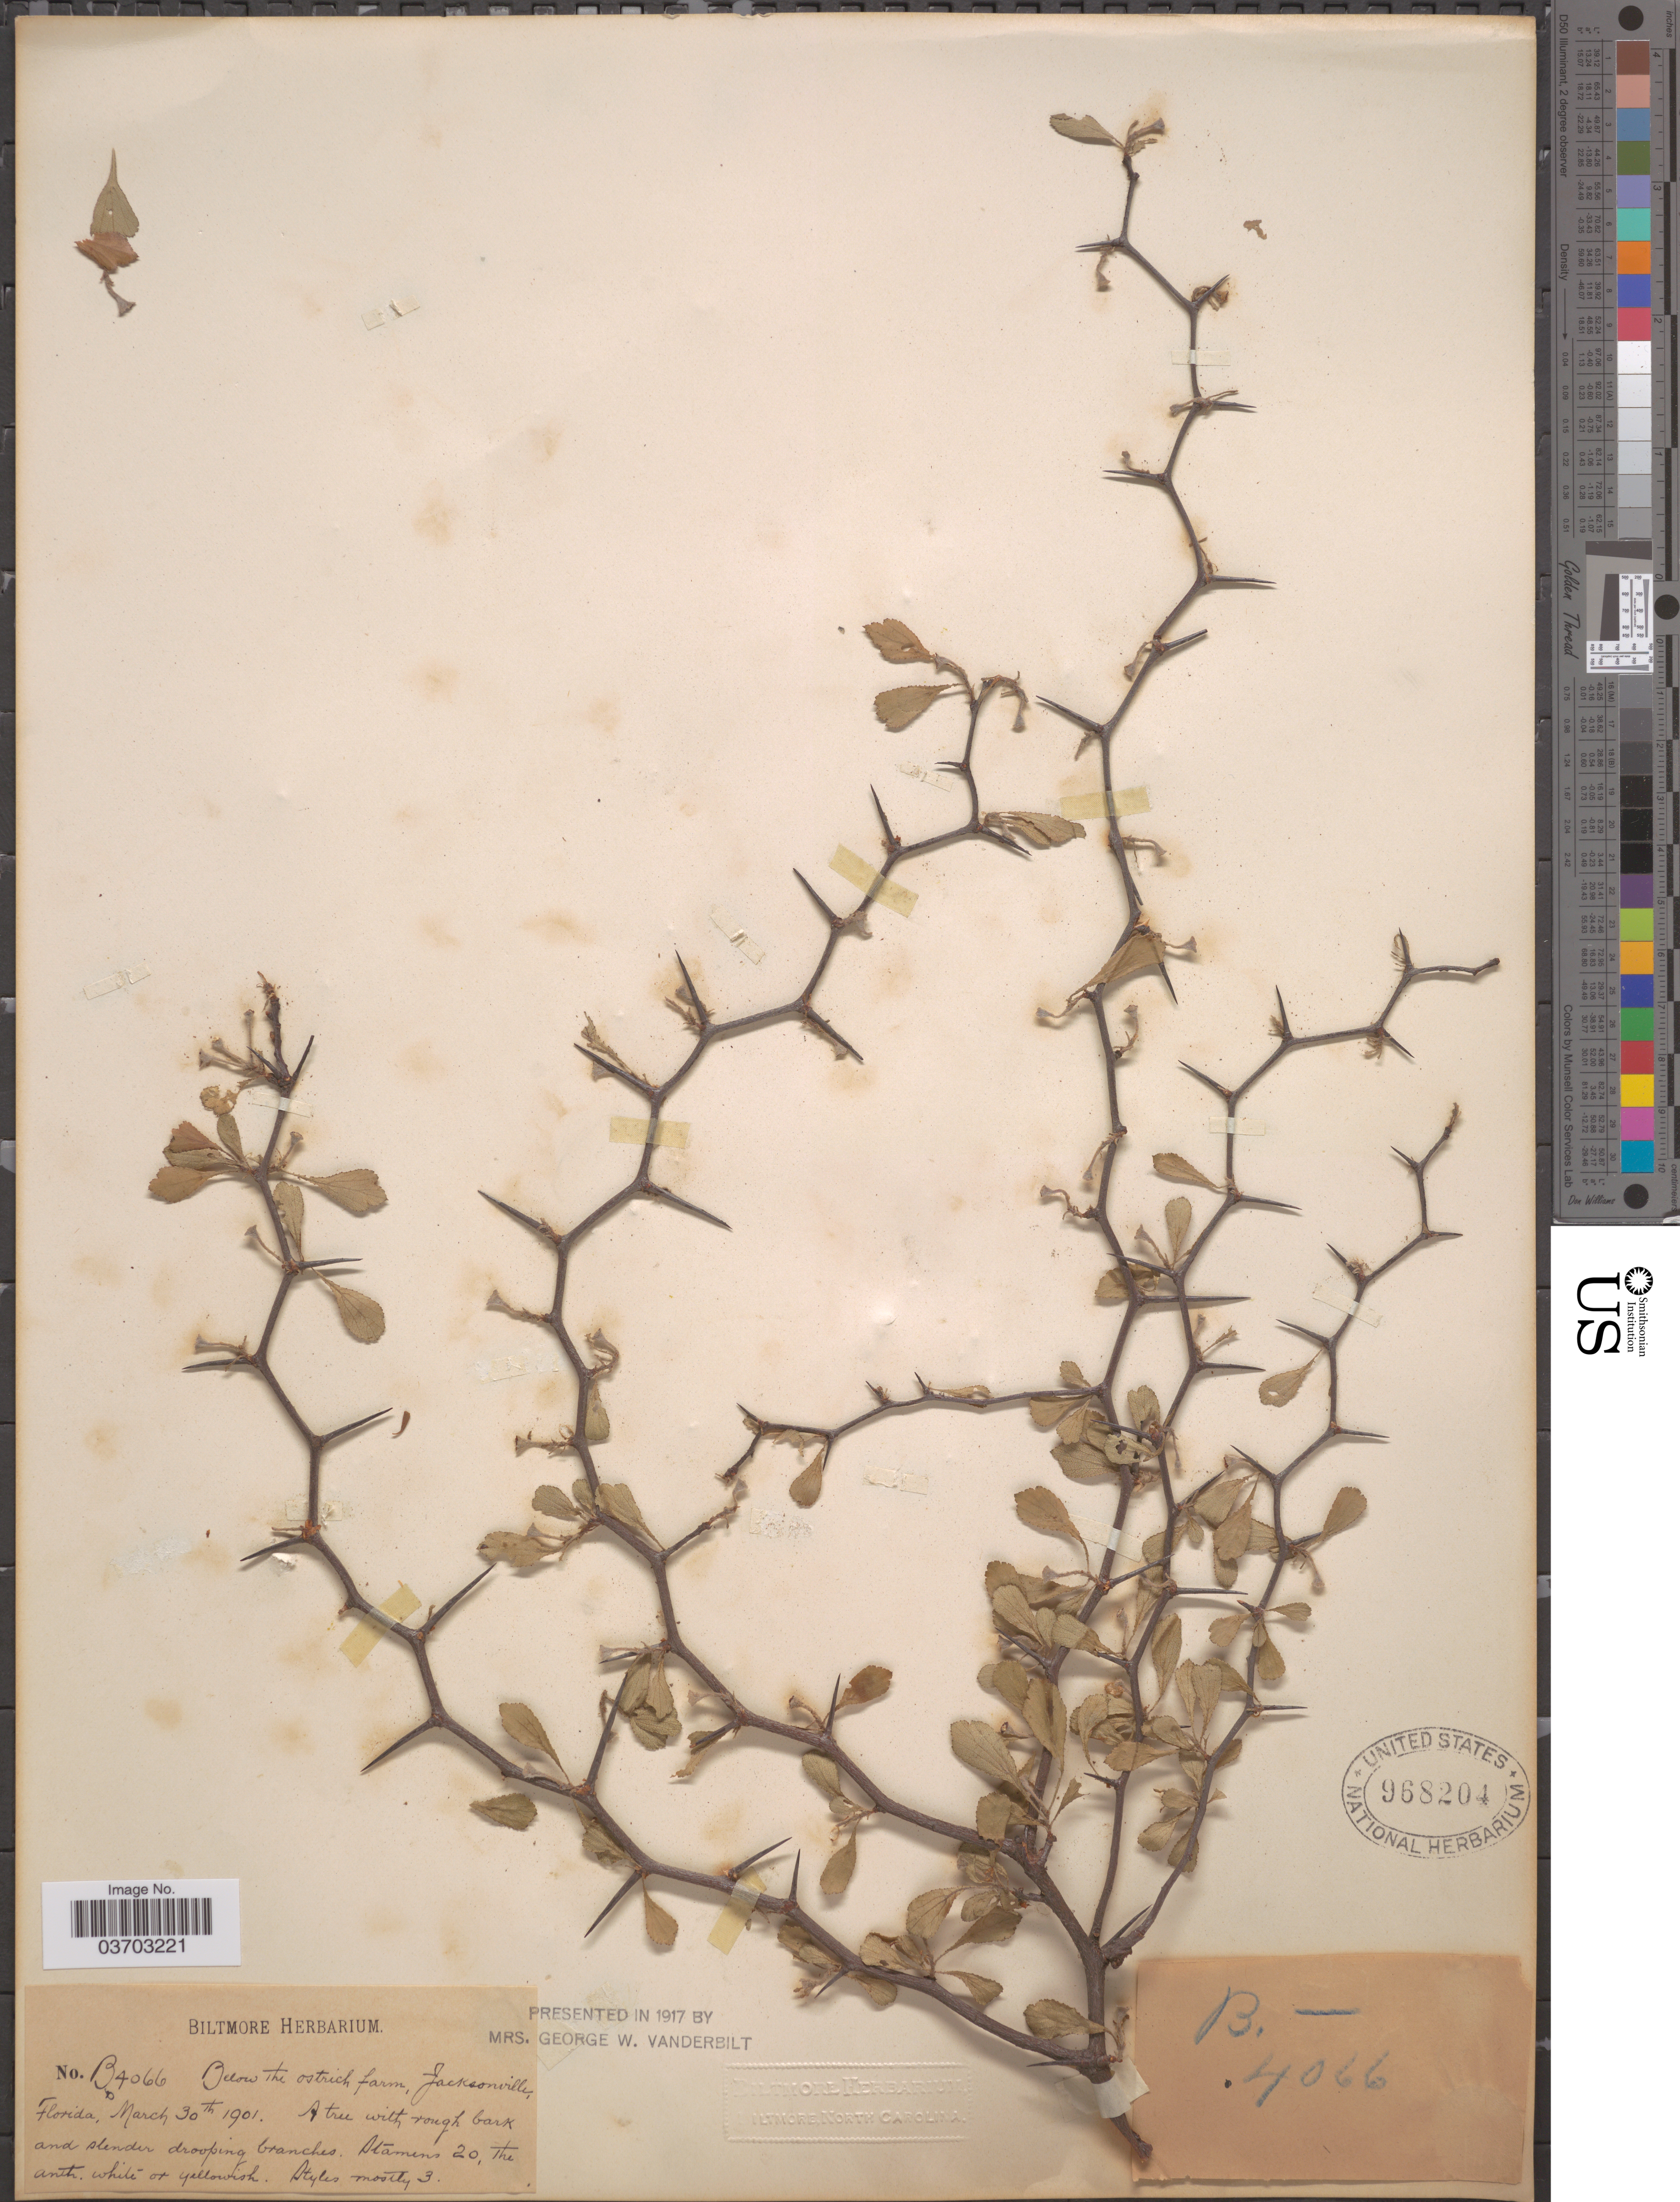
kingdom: Plantae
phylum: Tracheophyta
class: Magnoliopsida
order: Rosales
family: Rosaceae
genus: Crataegus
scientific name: Crataegus sp.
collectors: ex herb. Biltmore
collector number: B4066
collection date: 1901-03-30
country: United States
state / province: Florida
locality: Jacksonville.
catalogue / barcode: US 968204